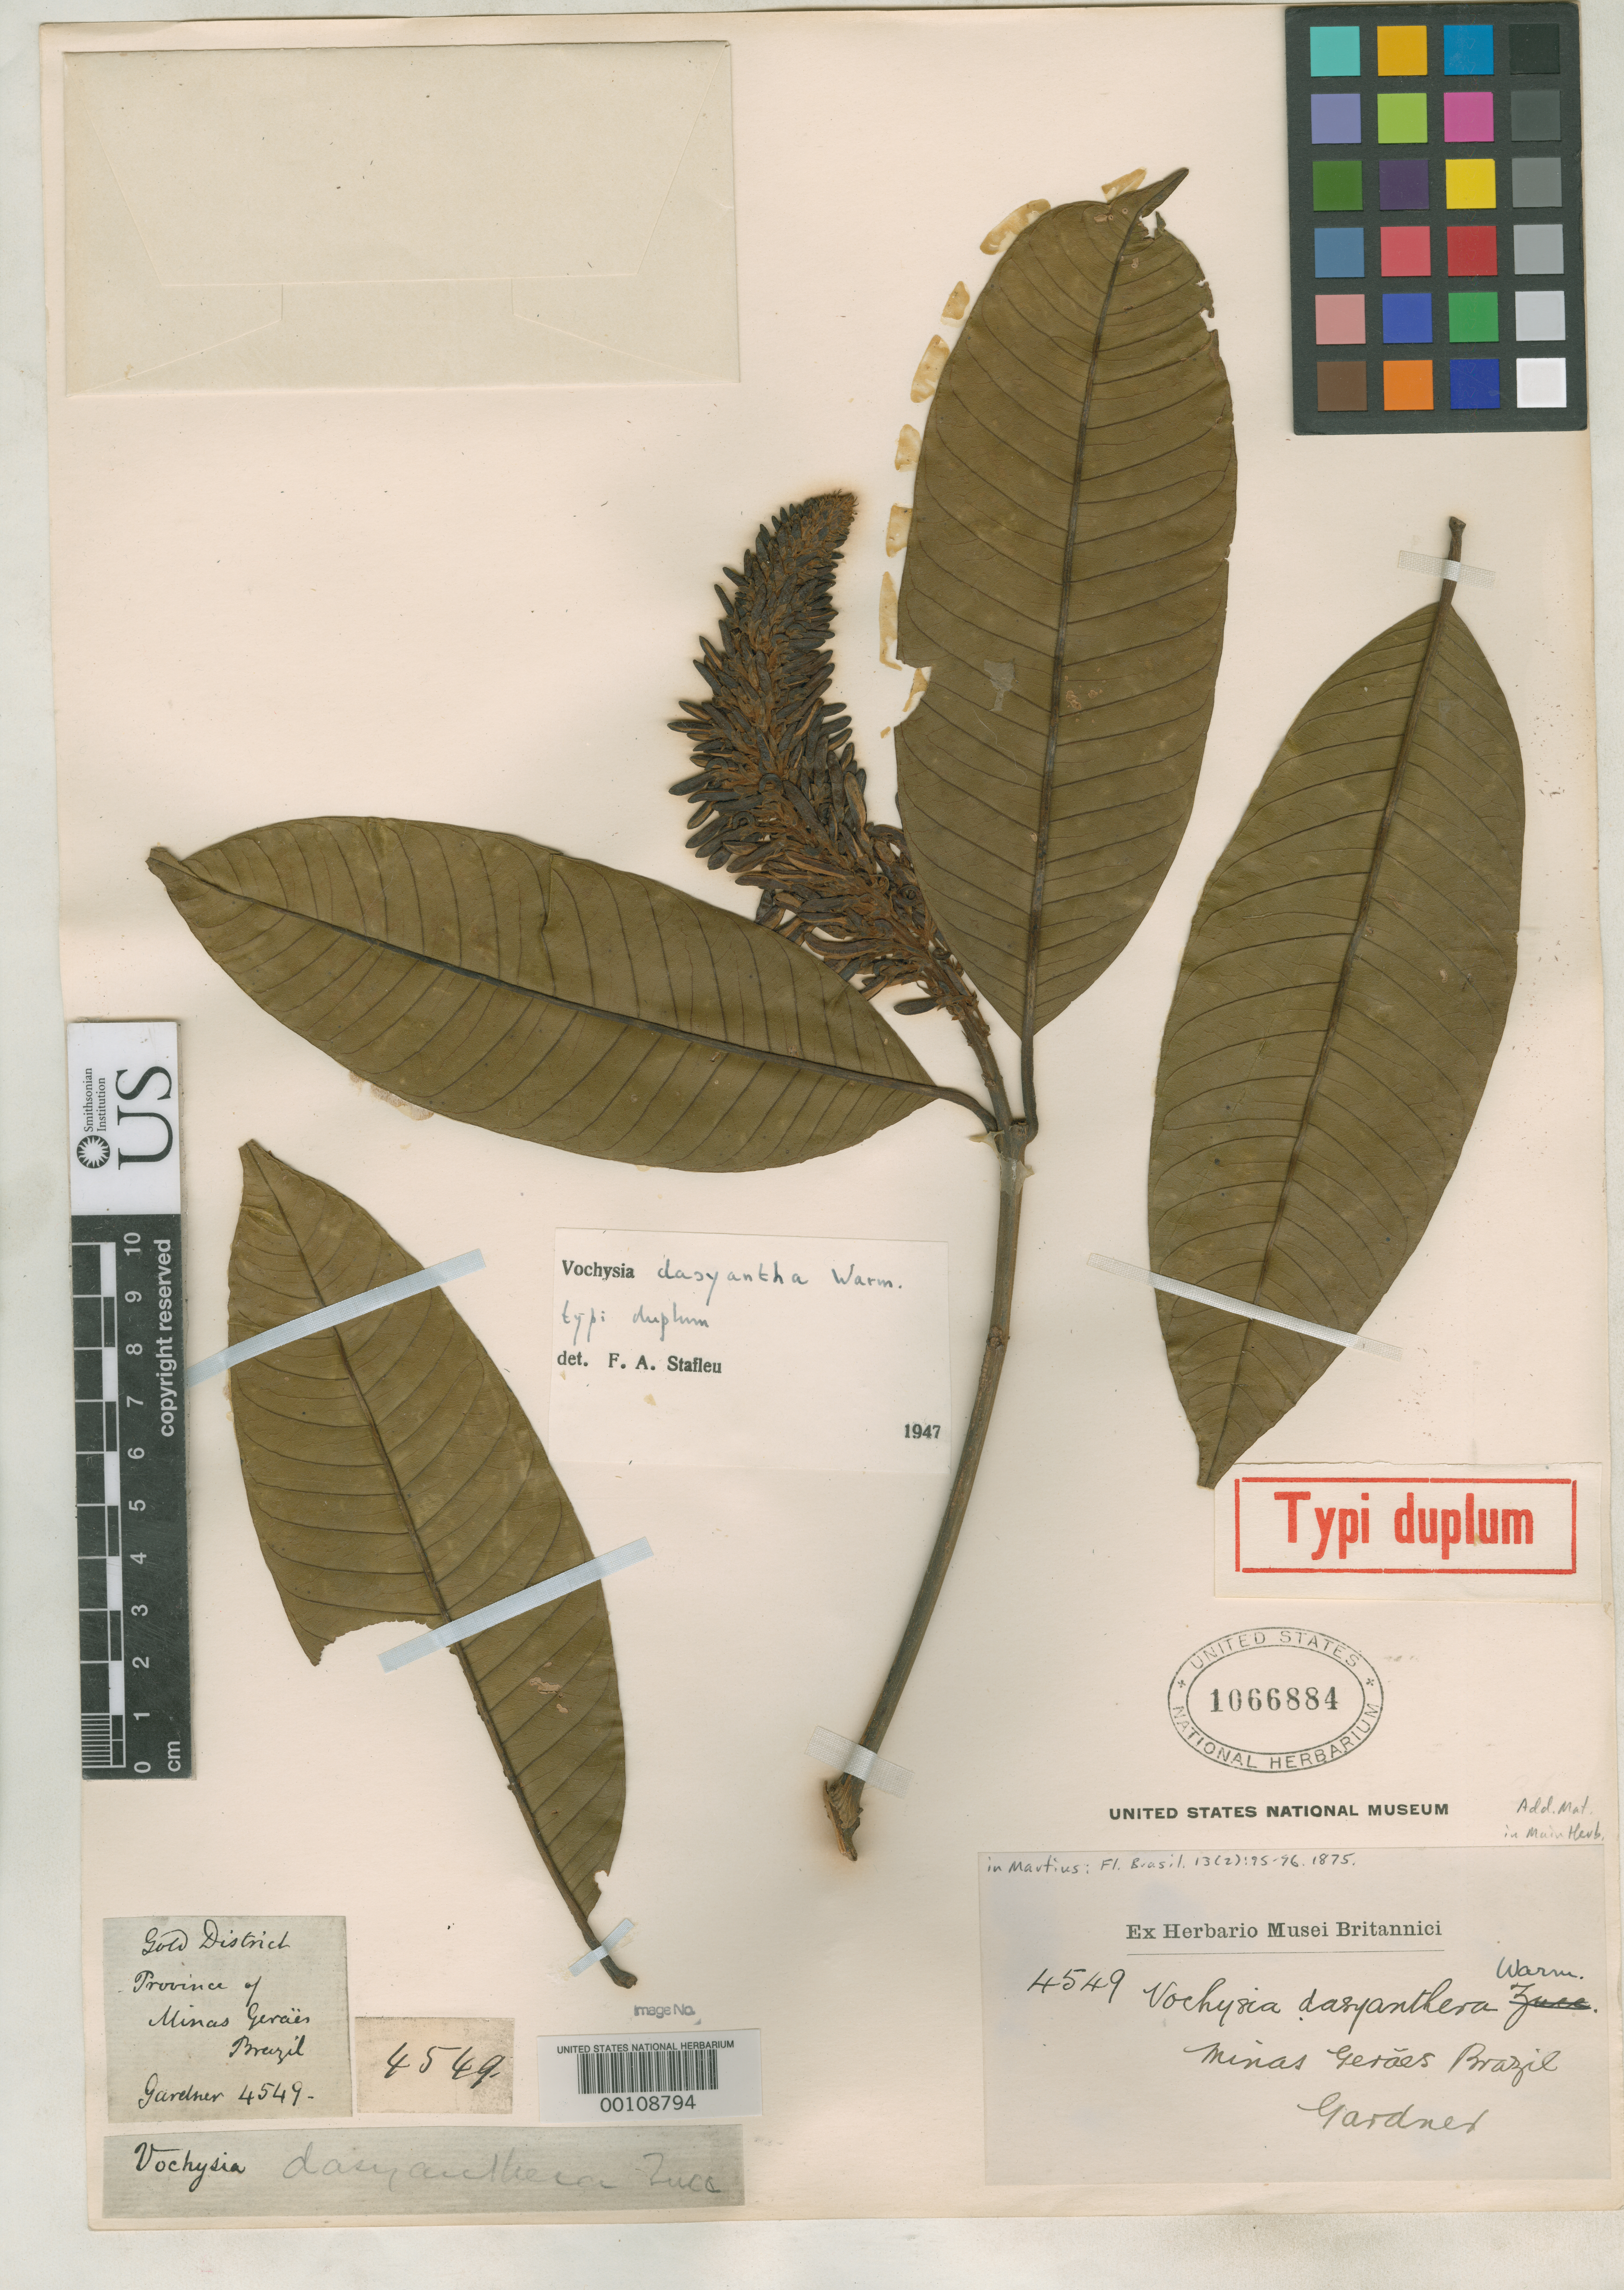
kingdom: Plantae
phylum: Tracheophyta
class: Magnoliopsida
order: Myrtales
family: Vochysiaceae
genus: Vochysia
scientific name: Vochysia dasyantha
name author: Warm. in Mart.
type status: Syntype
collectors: G. Gardner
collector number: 4549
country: Brazil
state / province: Minas Gerais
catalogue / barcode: US 1066884